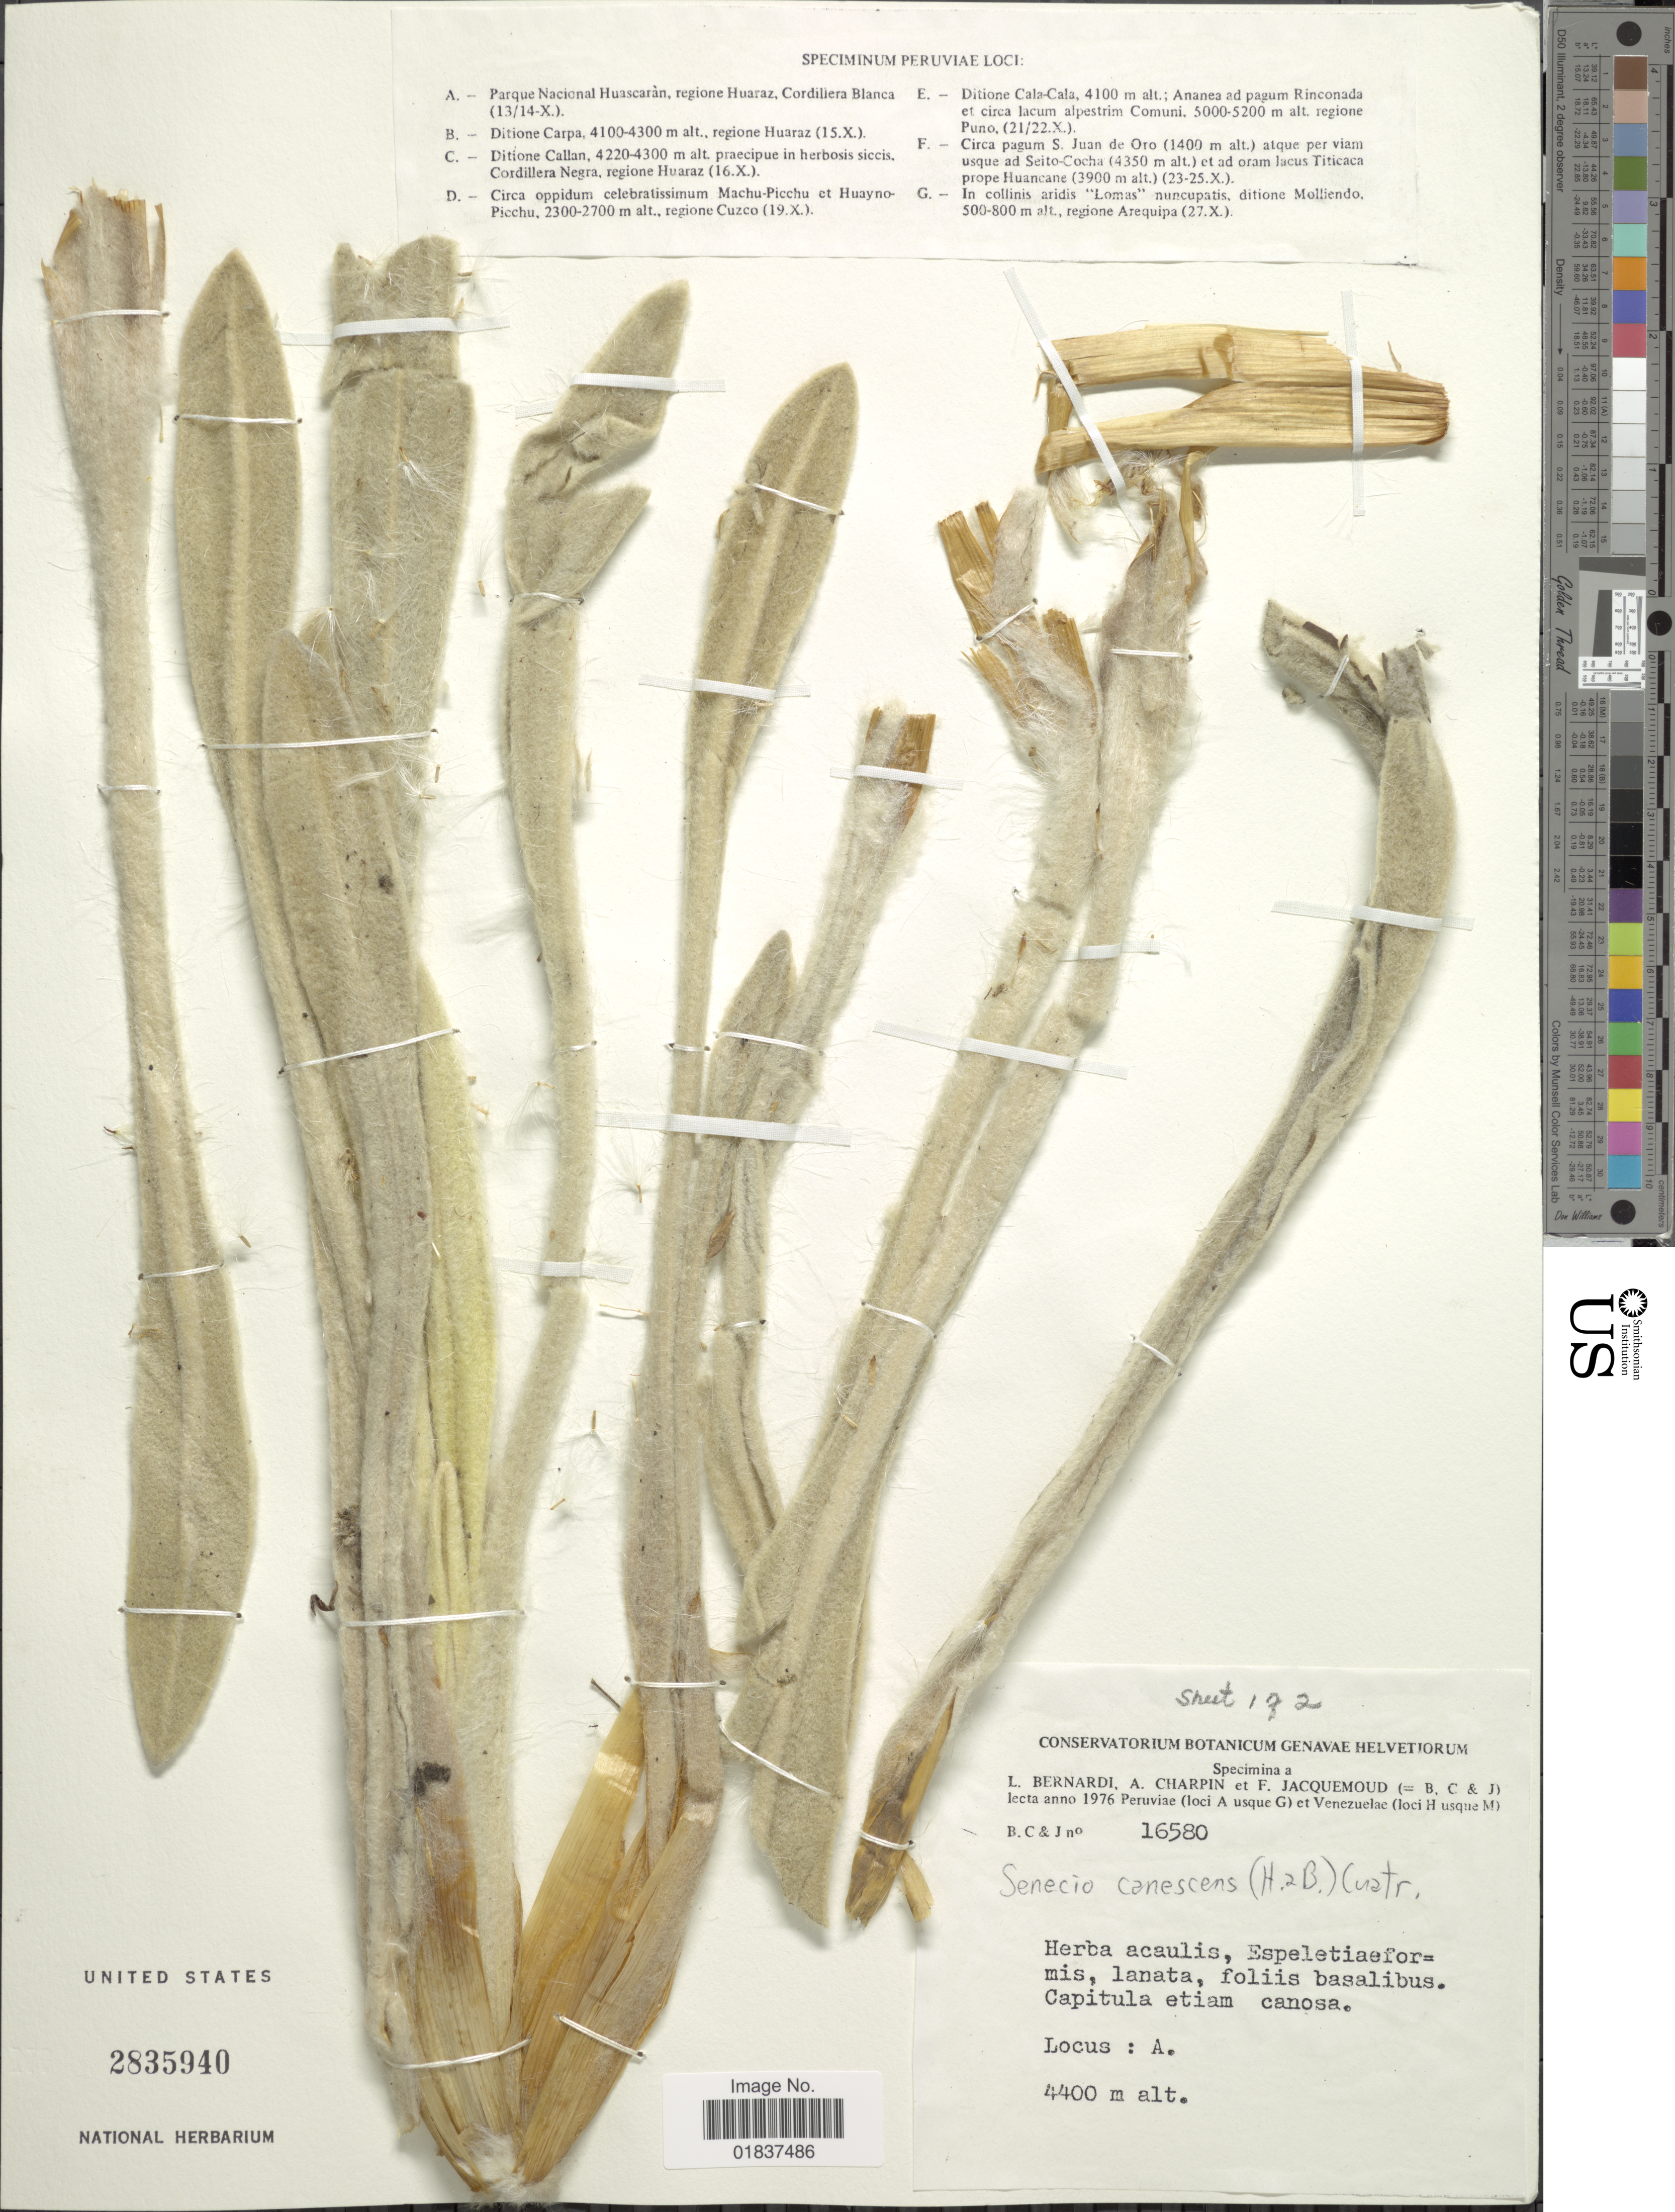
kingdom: Plantae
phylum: Tracheophyta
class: Magnoliopsida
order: Asterales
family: Asteraceae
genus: Senecio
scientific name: Senecio canescens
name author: (Bonpl.) Cuatrec.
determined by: Salomon, Luciana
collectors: L. Bernardi, A. Charpin & F. Jacquemoud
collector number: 16580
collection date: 1976-10-13/1976-10-14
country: Peru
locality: Parque Nacional Huascaran, regione Huaraz, Cordillera Blanca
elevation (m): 4400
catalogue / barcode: US 2835940